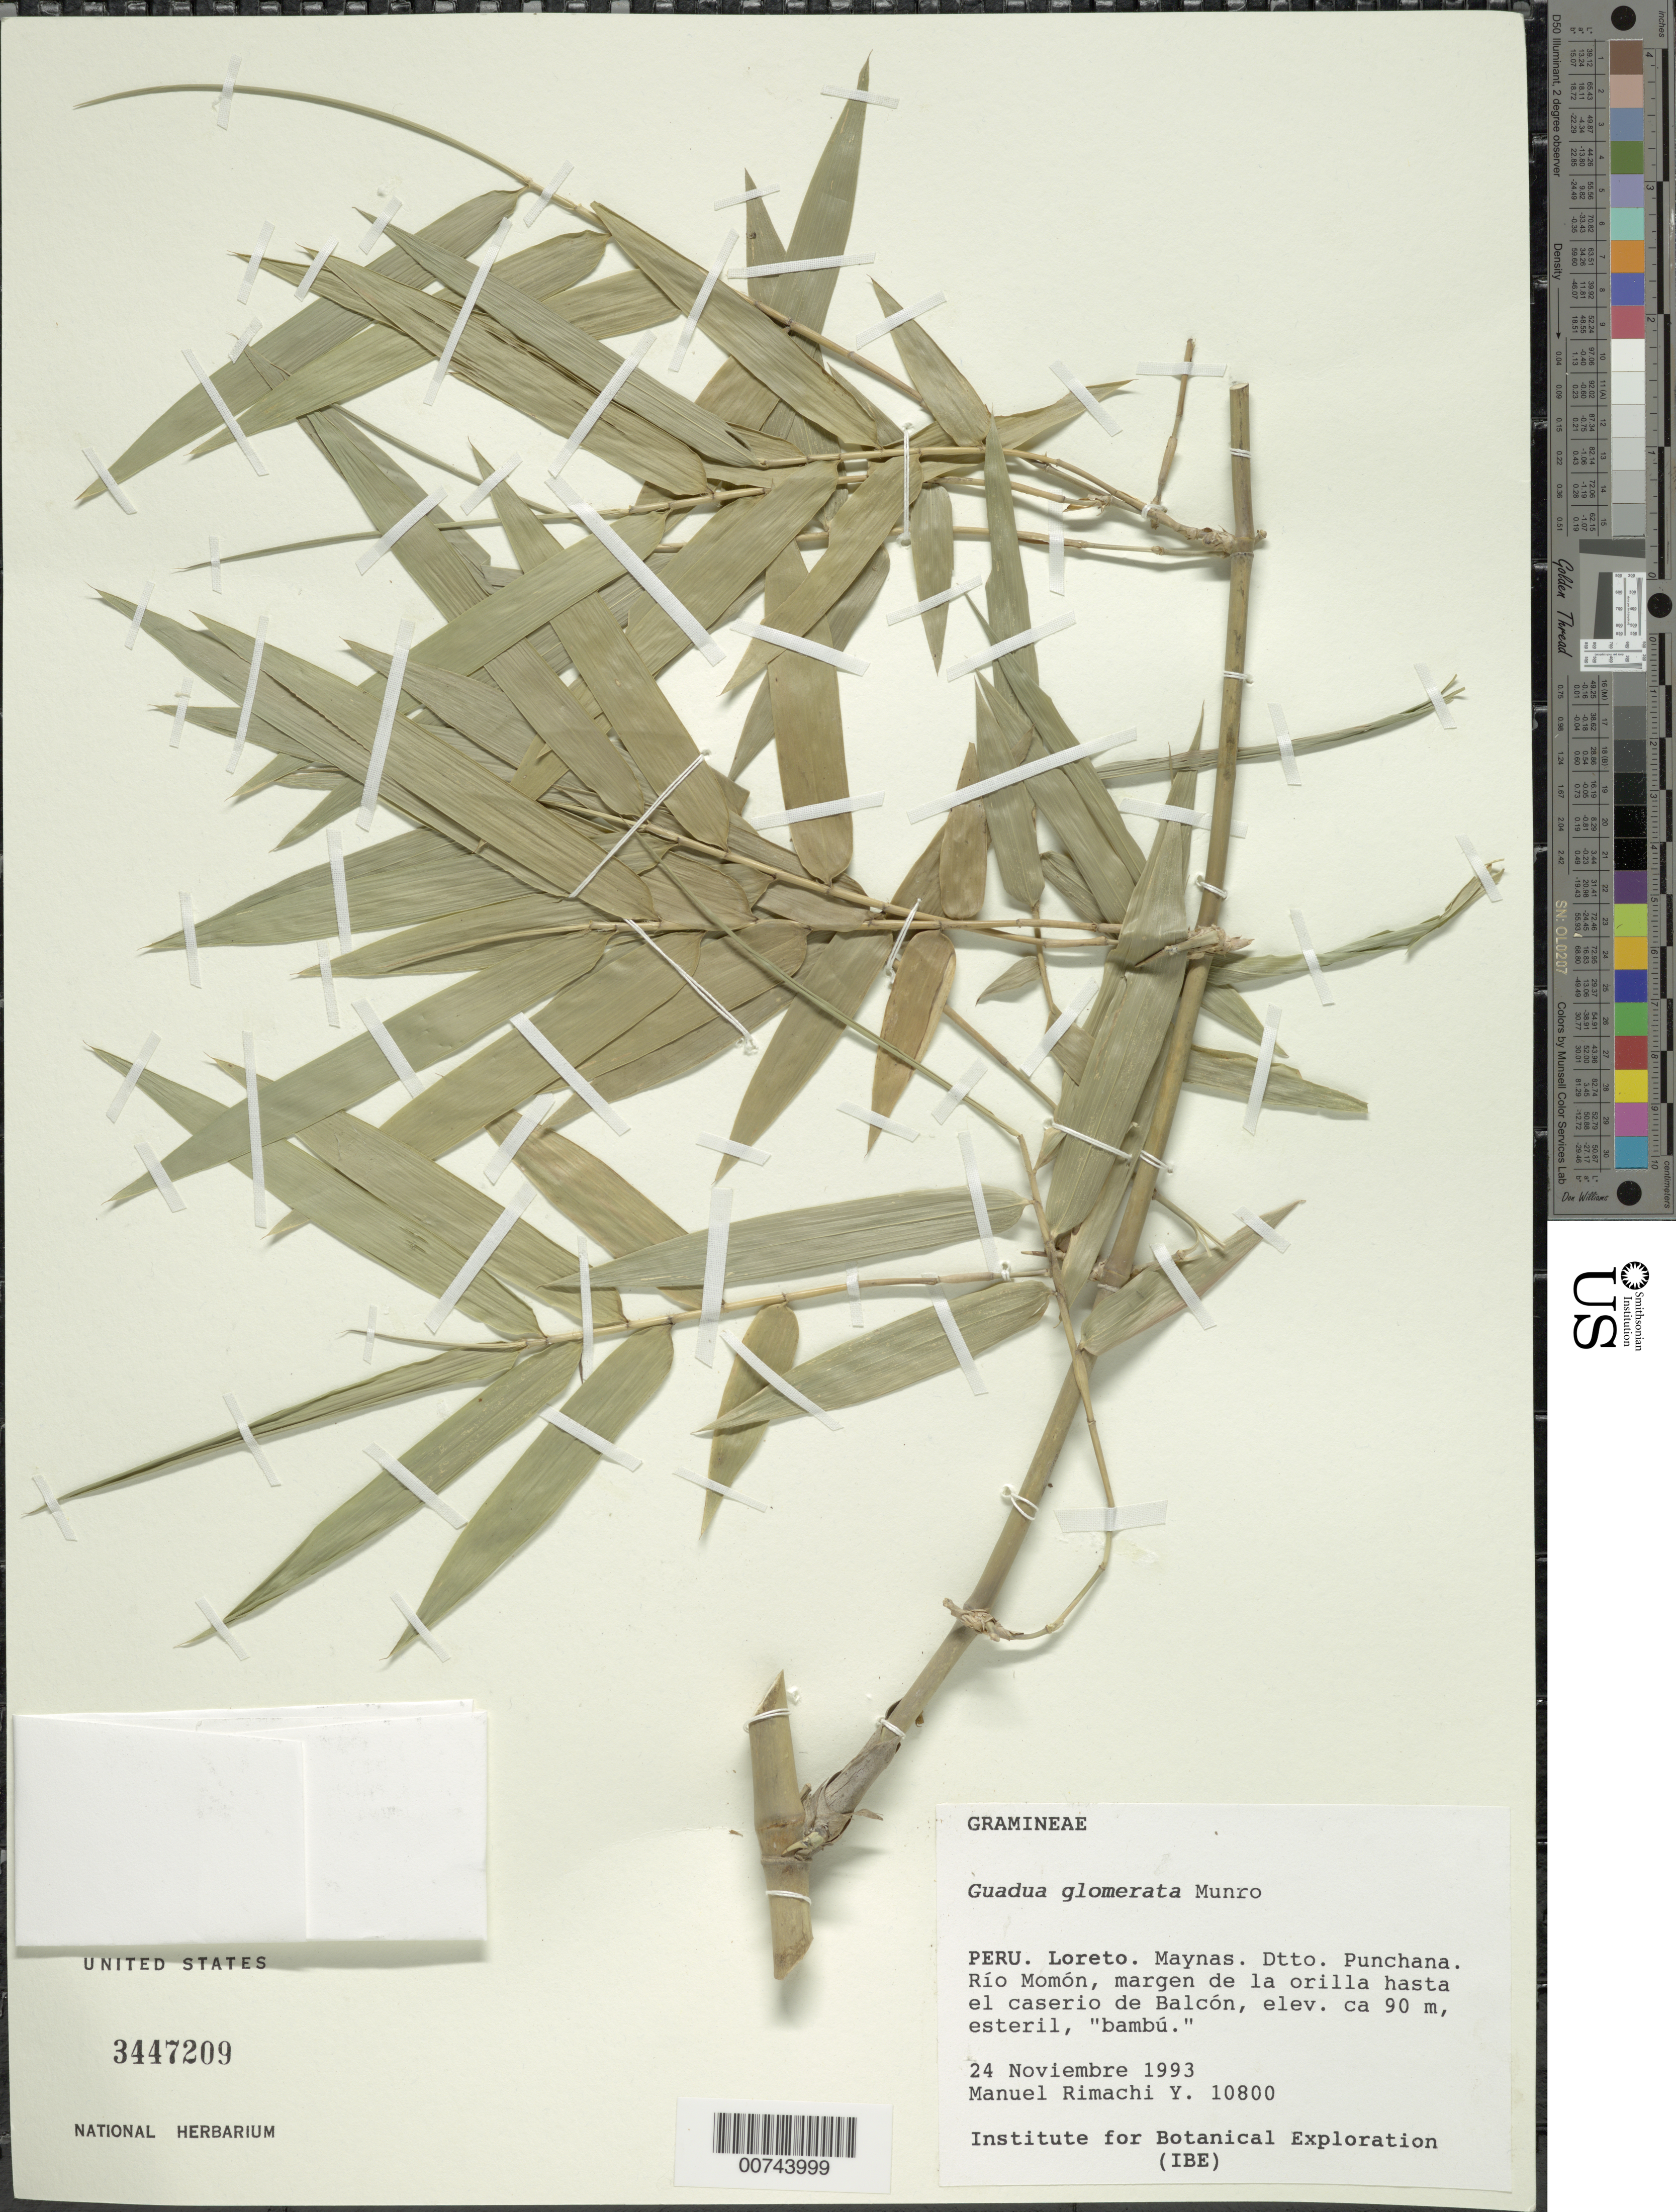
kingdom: Plantae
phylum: Tracheophyta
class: Liliopsida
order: Poales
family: Poaceae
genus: Guadua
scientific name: Guadua glomerata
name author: Munro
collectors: M. Rimachi Y.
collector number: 10800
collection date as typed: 24 Nov 1993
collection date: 1993-11-24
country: Peru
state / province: Loreto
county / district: Maynas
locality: Punchana, Rio Momon.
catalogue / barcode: US 3447209